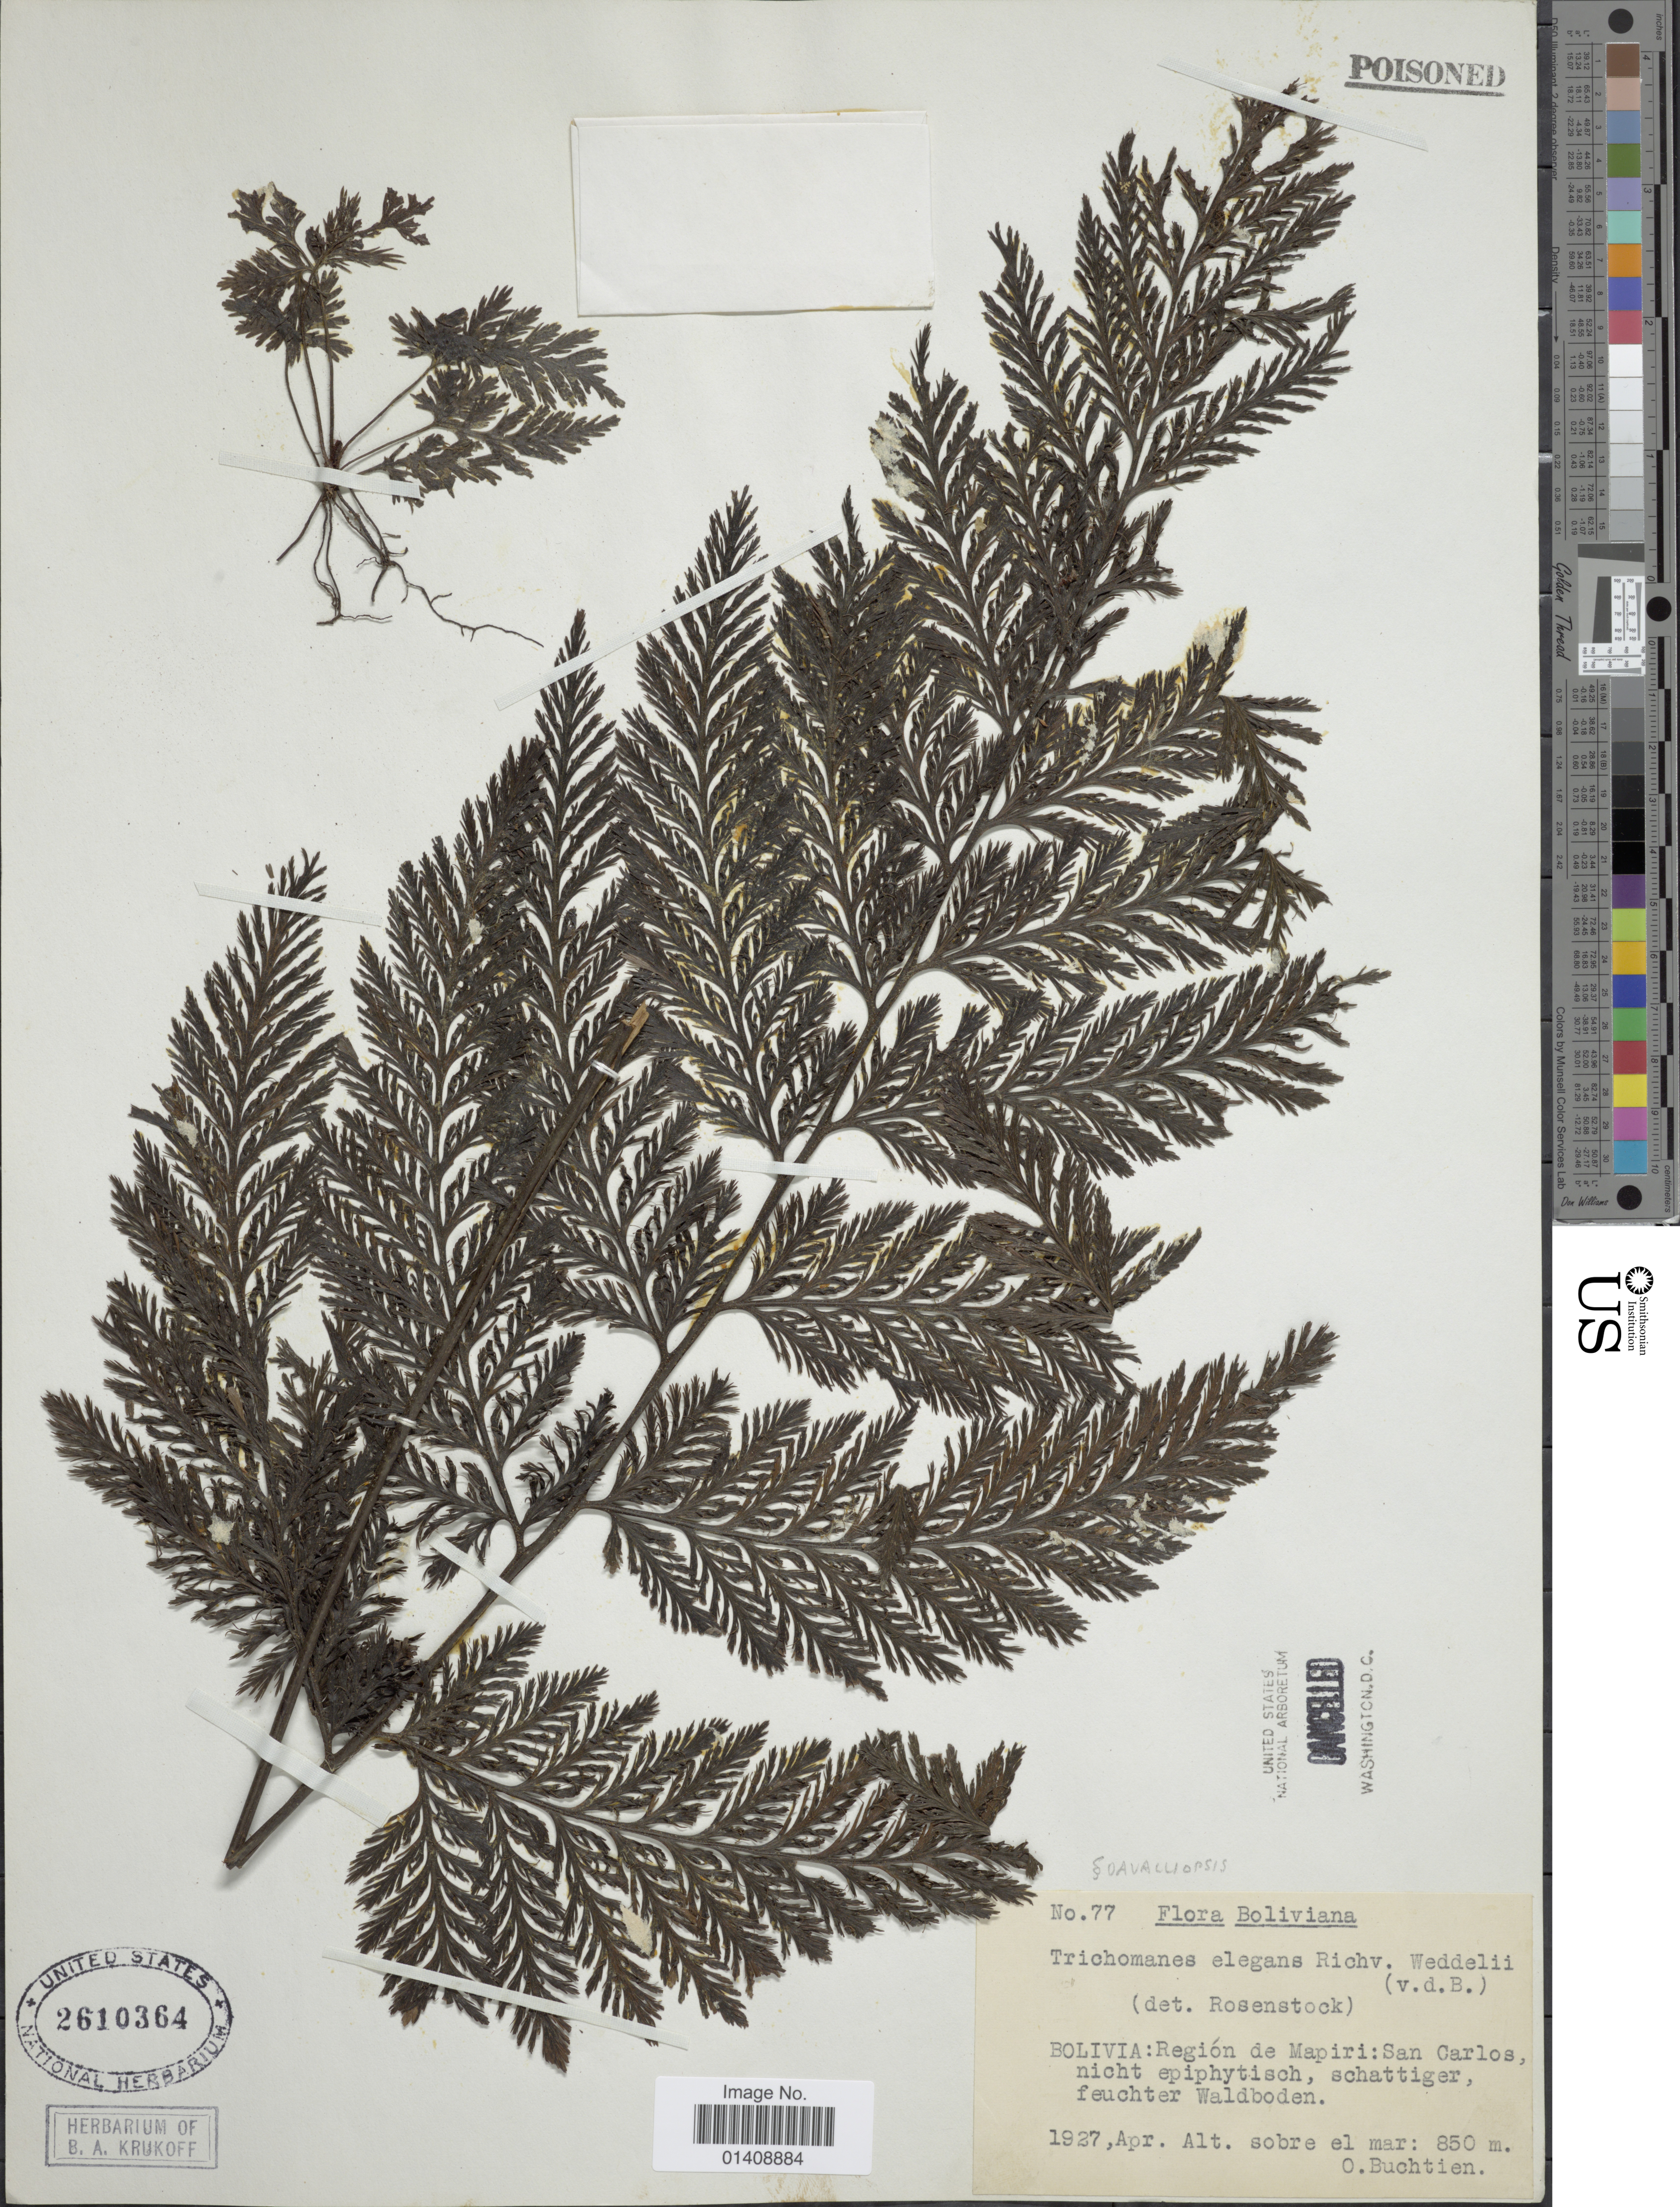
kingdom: Plantae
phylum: Tracheophyta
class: Polypodiopsida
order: Hymenophyllales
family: Hymenophyllaceae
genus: Trichomanes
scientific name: Trichomanes elegans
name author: Rich.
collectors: O. Buchtien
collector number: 77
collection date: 1927-04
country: Bolivia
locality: Region de Mapiri: San Carlos, nicht epiphytisch, schattiger feuchter Waldboden.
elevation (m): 850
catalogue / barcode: US 2610364